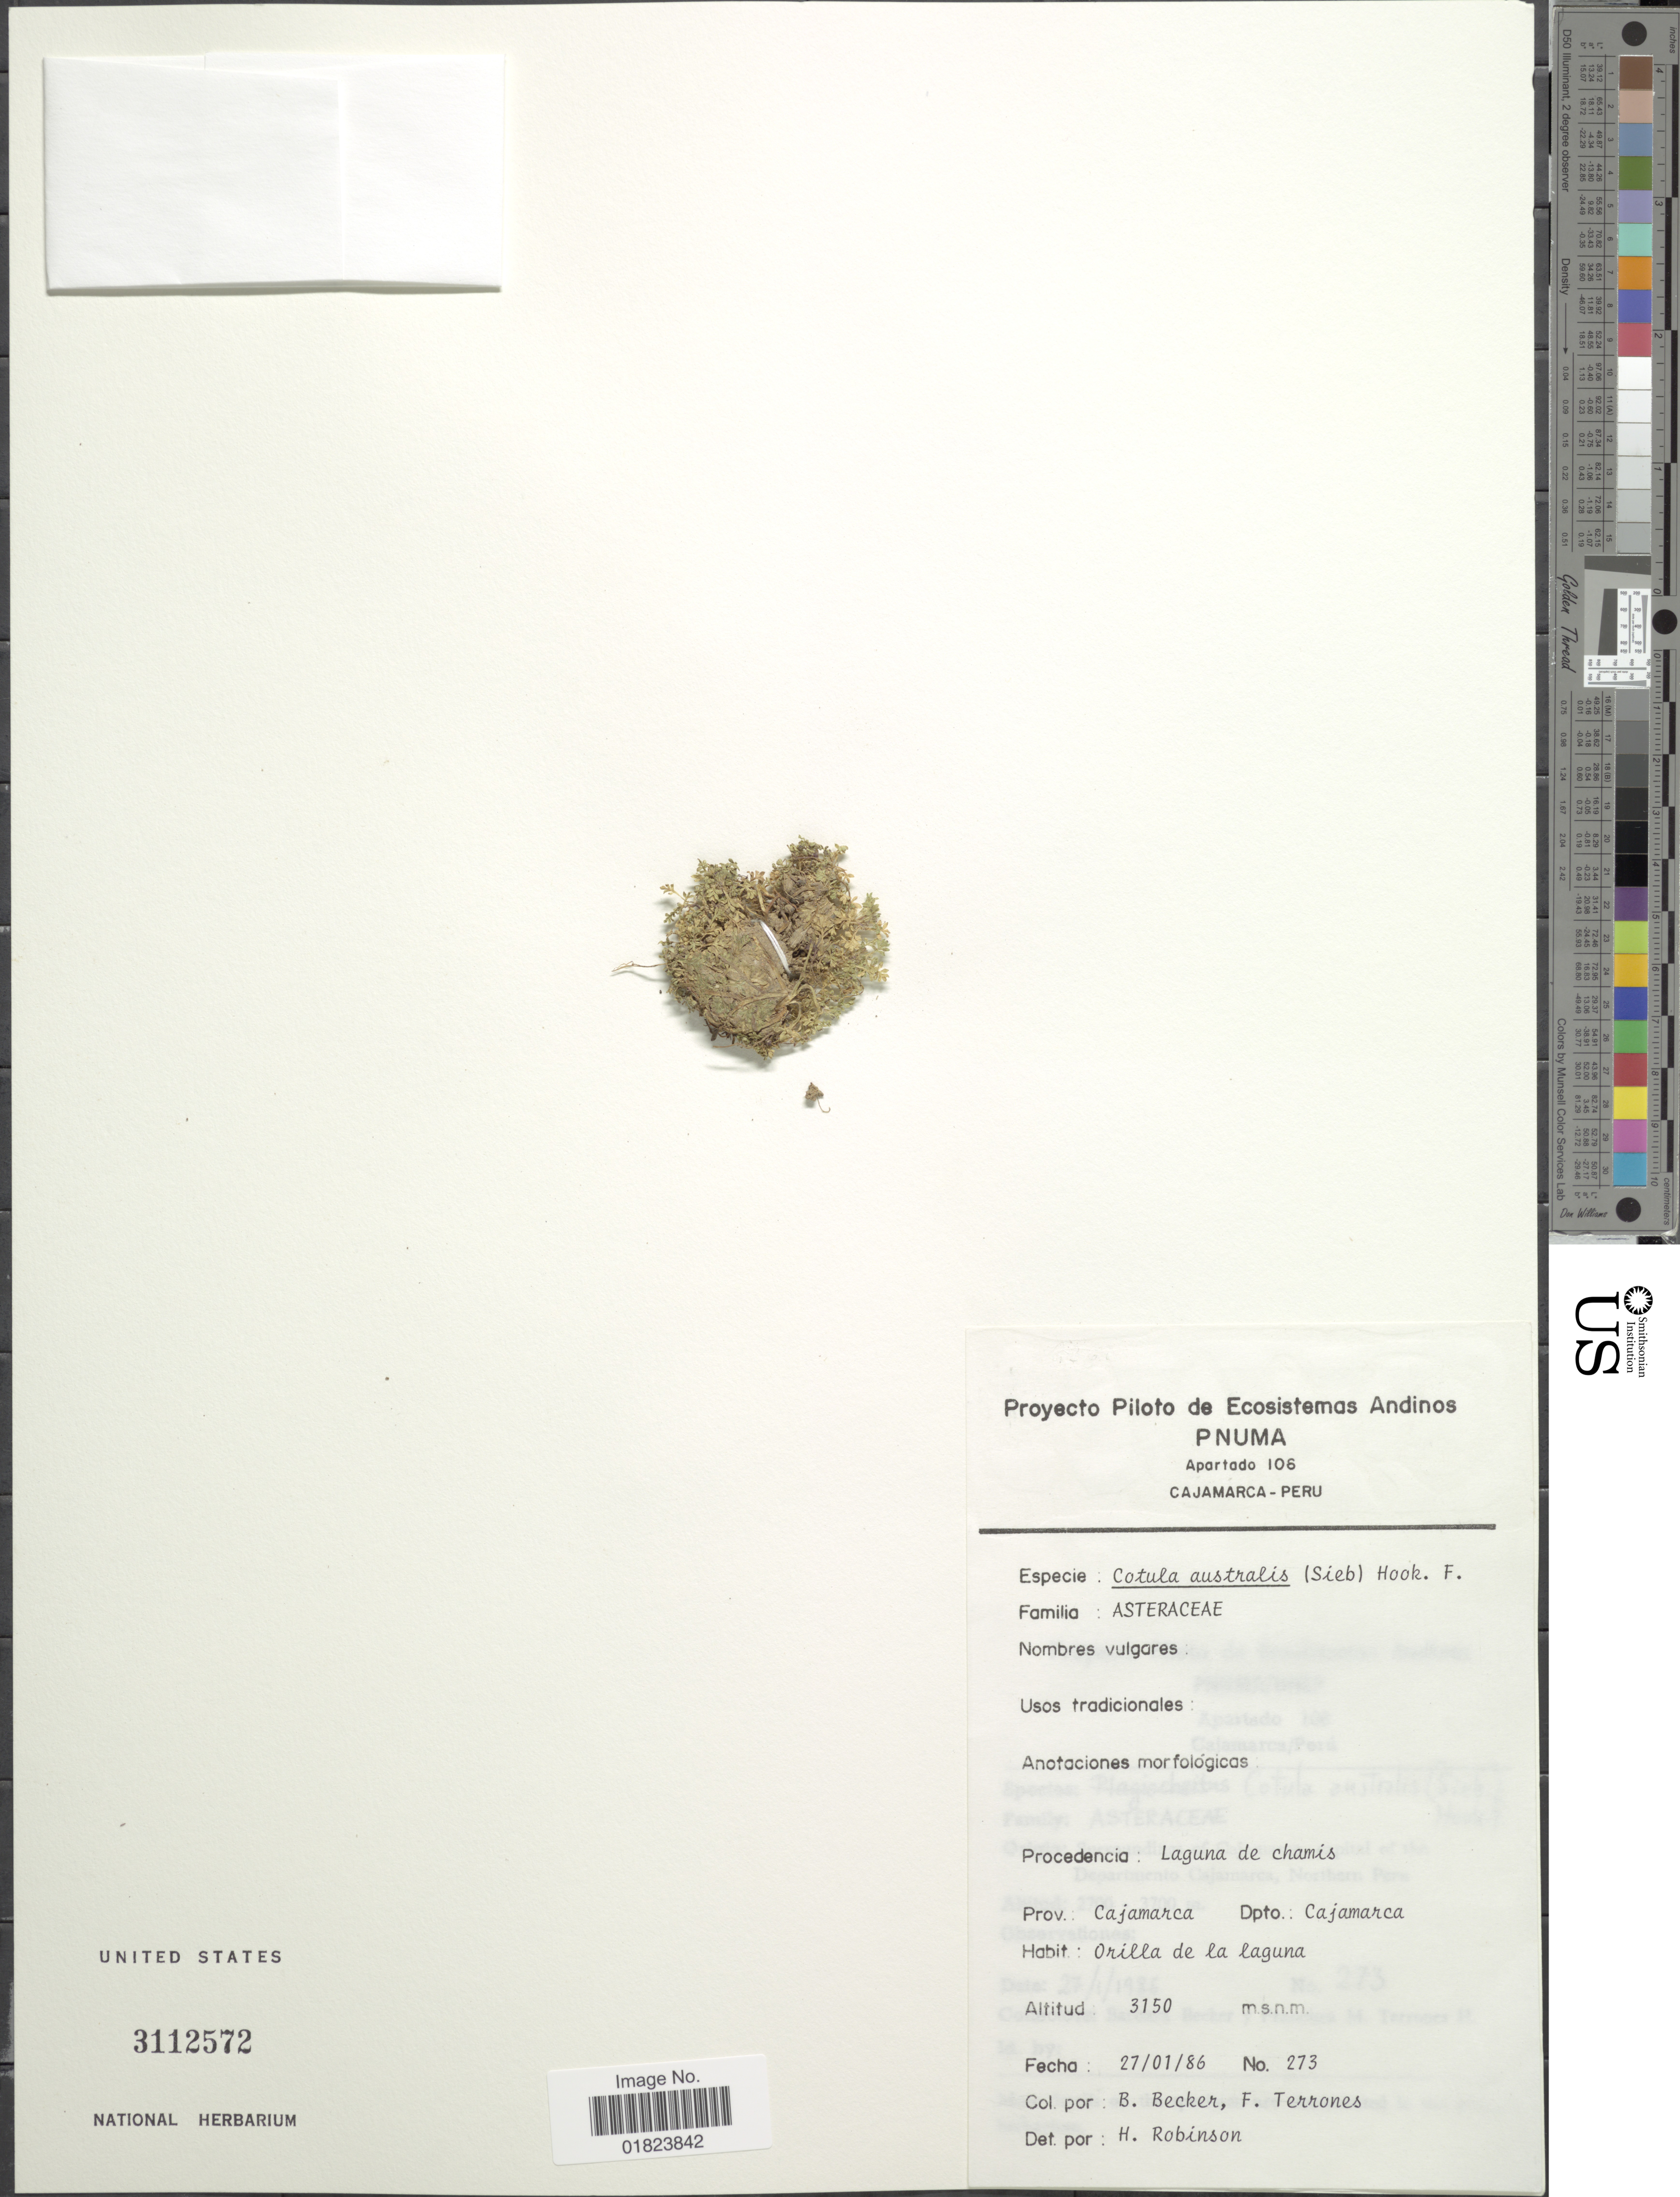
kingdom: Plantae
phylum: Tracheophyta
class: Magnoliopsida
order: Asterales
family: Asteraceae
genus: Cotula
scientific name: Cotula australis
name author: (Sieber ex Spreng.) Hook. f.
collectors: B. Becker & F. Terrones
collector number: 273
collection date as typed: Transcribed d/m/y: 27/1/86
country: Peru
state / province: Cajamarca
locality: Dpto.: Cajamarca, Laguna de chami's.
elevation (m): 3150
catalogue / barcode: US 3112572